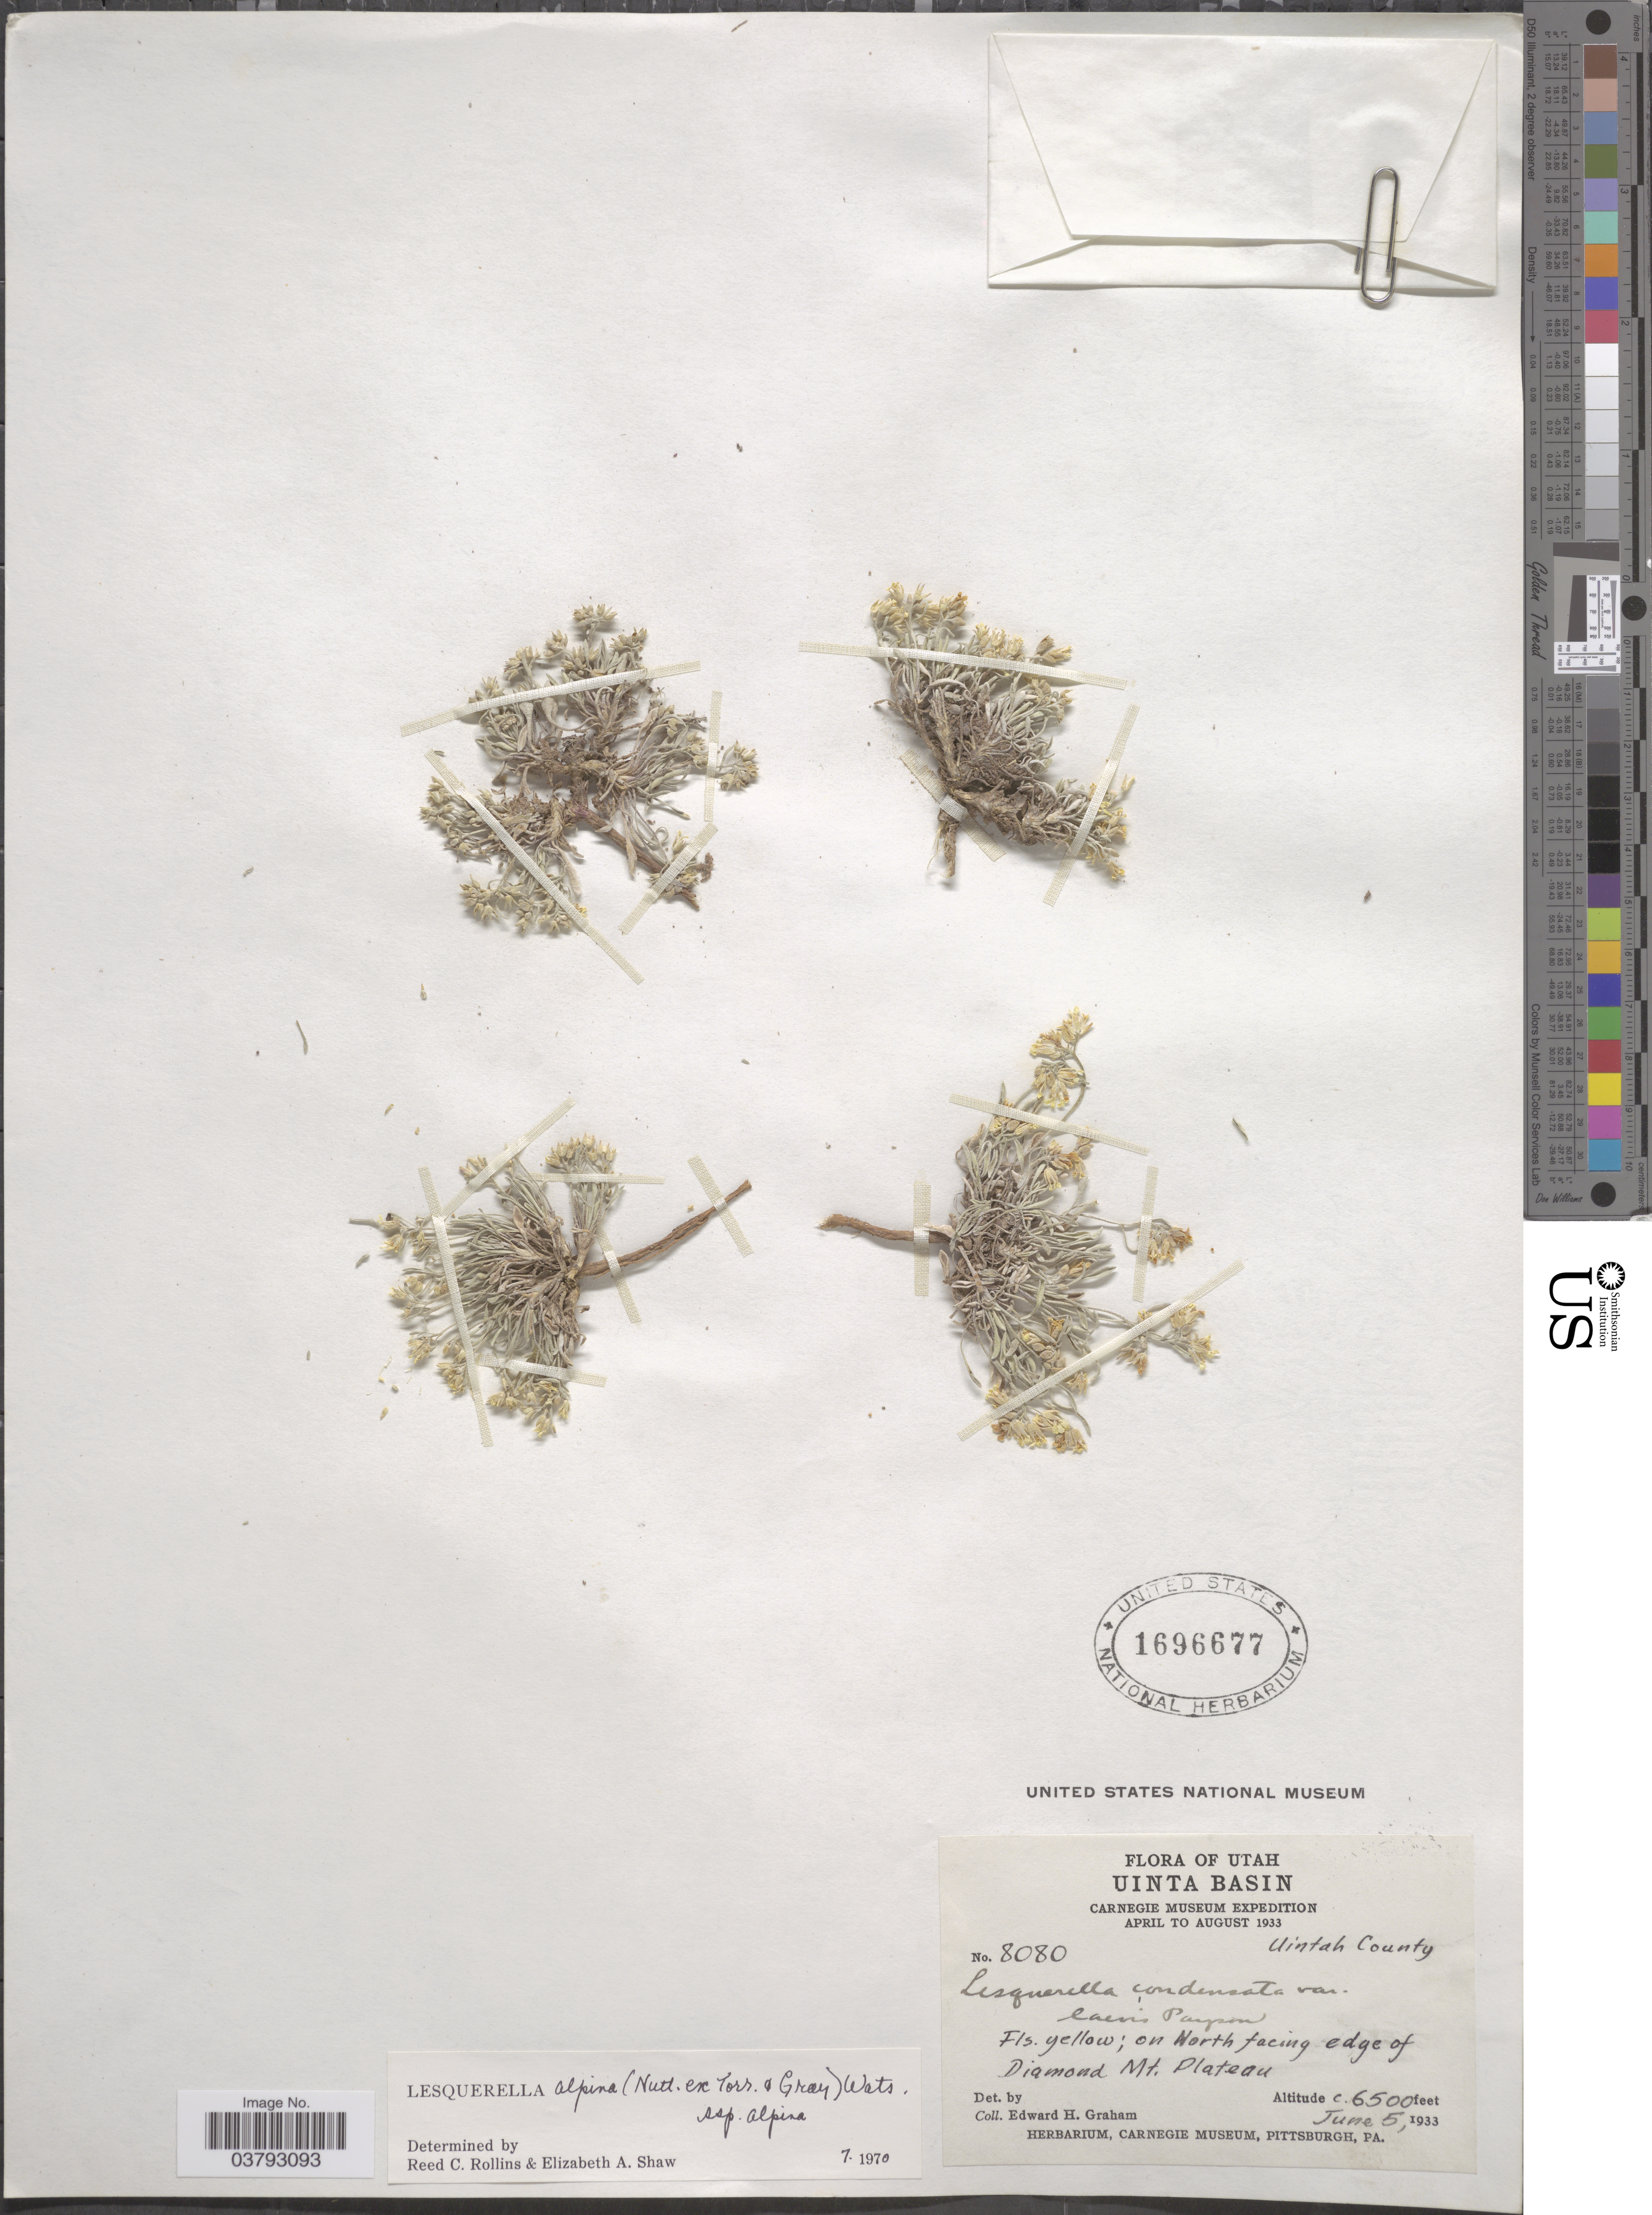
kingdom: Plantae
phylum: Tracheophyta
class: Magnoliopsida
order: Brassicales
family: Brassicaceae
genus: Lesquerella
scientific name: Lesquerella alpina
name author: (Nutt.) S. Watson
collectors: E. H. Graham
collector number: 8080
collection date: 1933-06-05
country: United States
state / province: Utah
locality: Uinta Basin. Uintah County. On North facing edge of Diamond Mt. Plateau.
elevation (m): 1981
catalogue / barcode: US 1696677